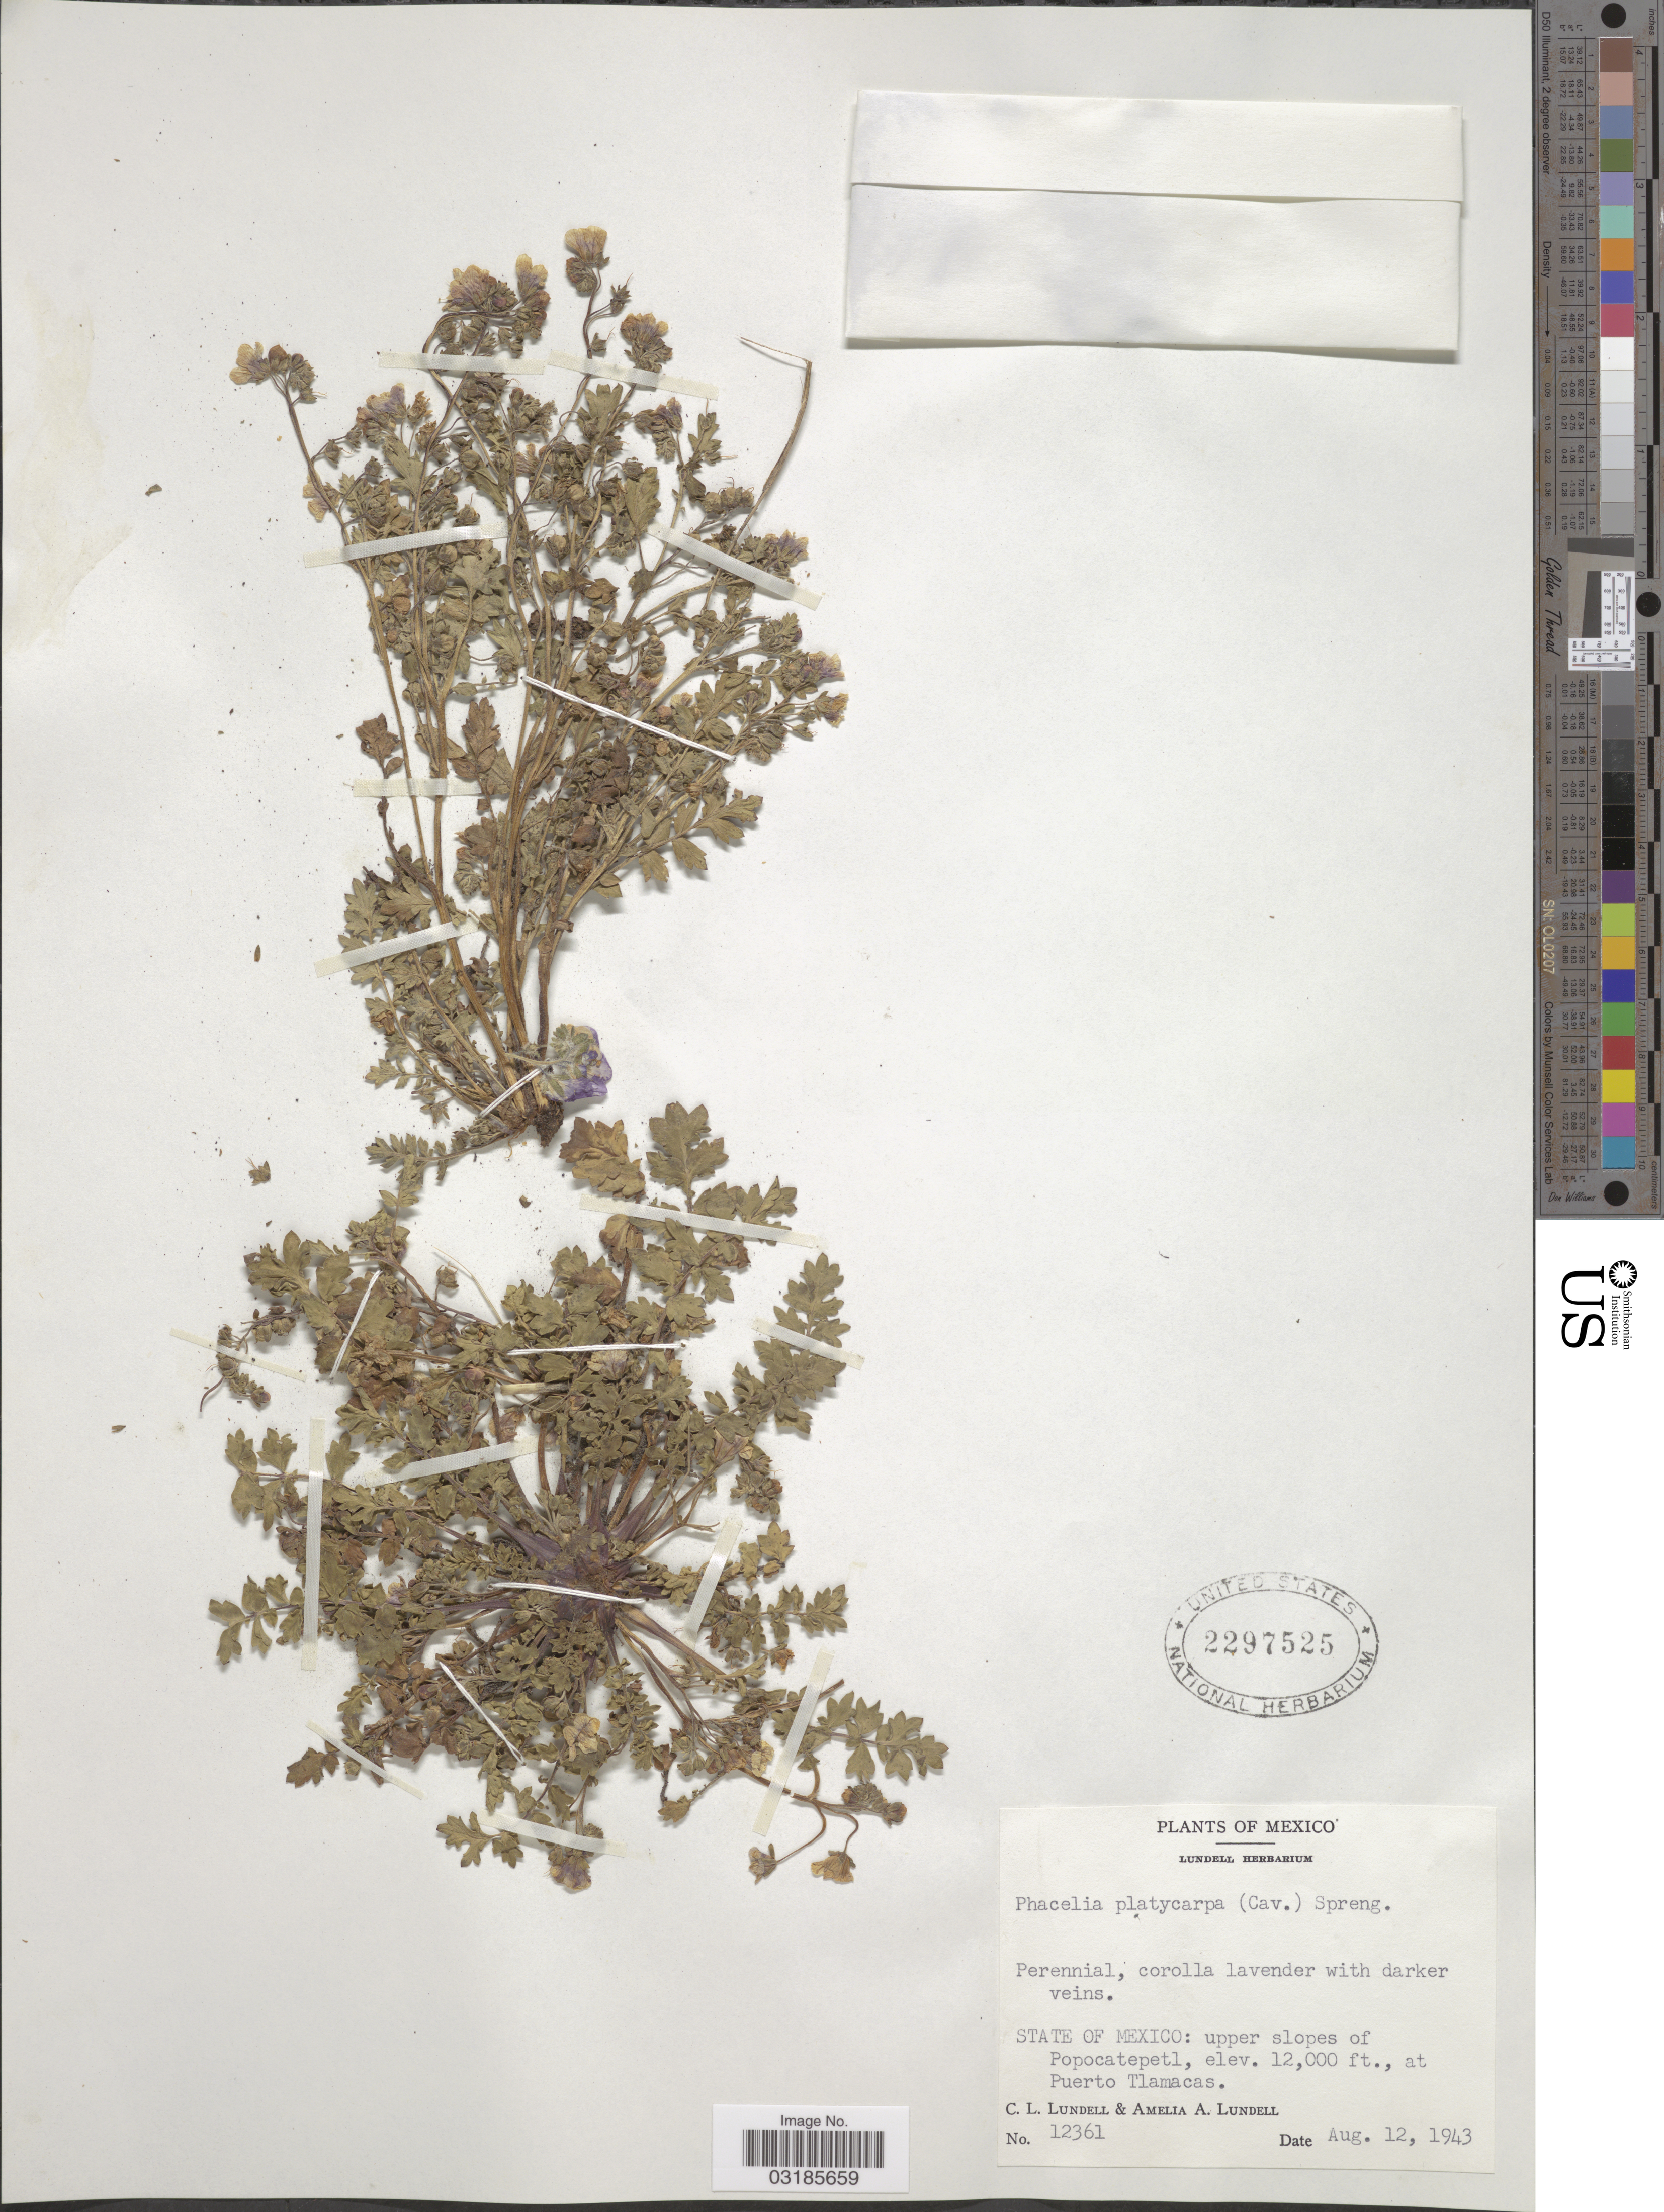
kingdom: Plantae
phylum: Tracheophyta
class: Magnoliopsida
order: Boraginales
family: Hydrophyllaceae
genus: Phacelia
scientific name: Phacelia platycarpa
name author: (Cav.) Spreng.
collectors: C. L. Lundell & A. A. Lundell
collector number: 12361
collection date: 1943-08-12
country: Mexico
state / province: México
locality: Upper slopes of Popocatepetl, at Puerto Tlamacas.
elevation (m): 3658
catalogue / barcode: US 2297525